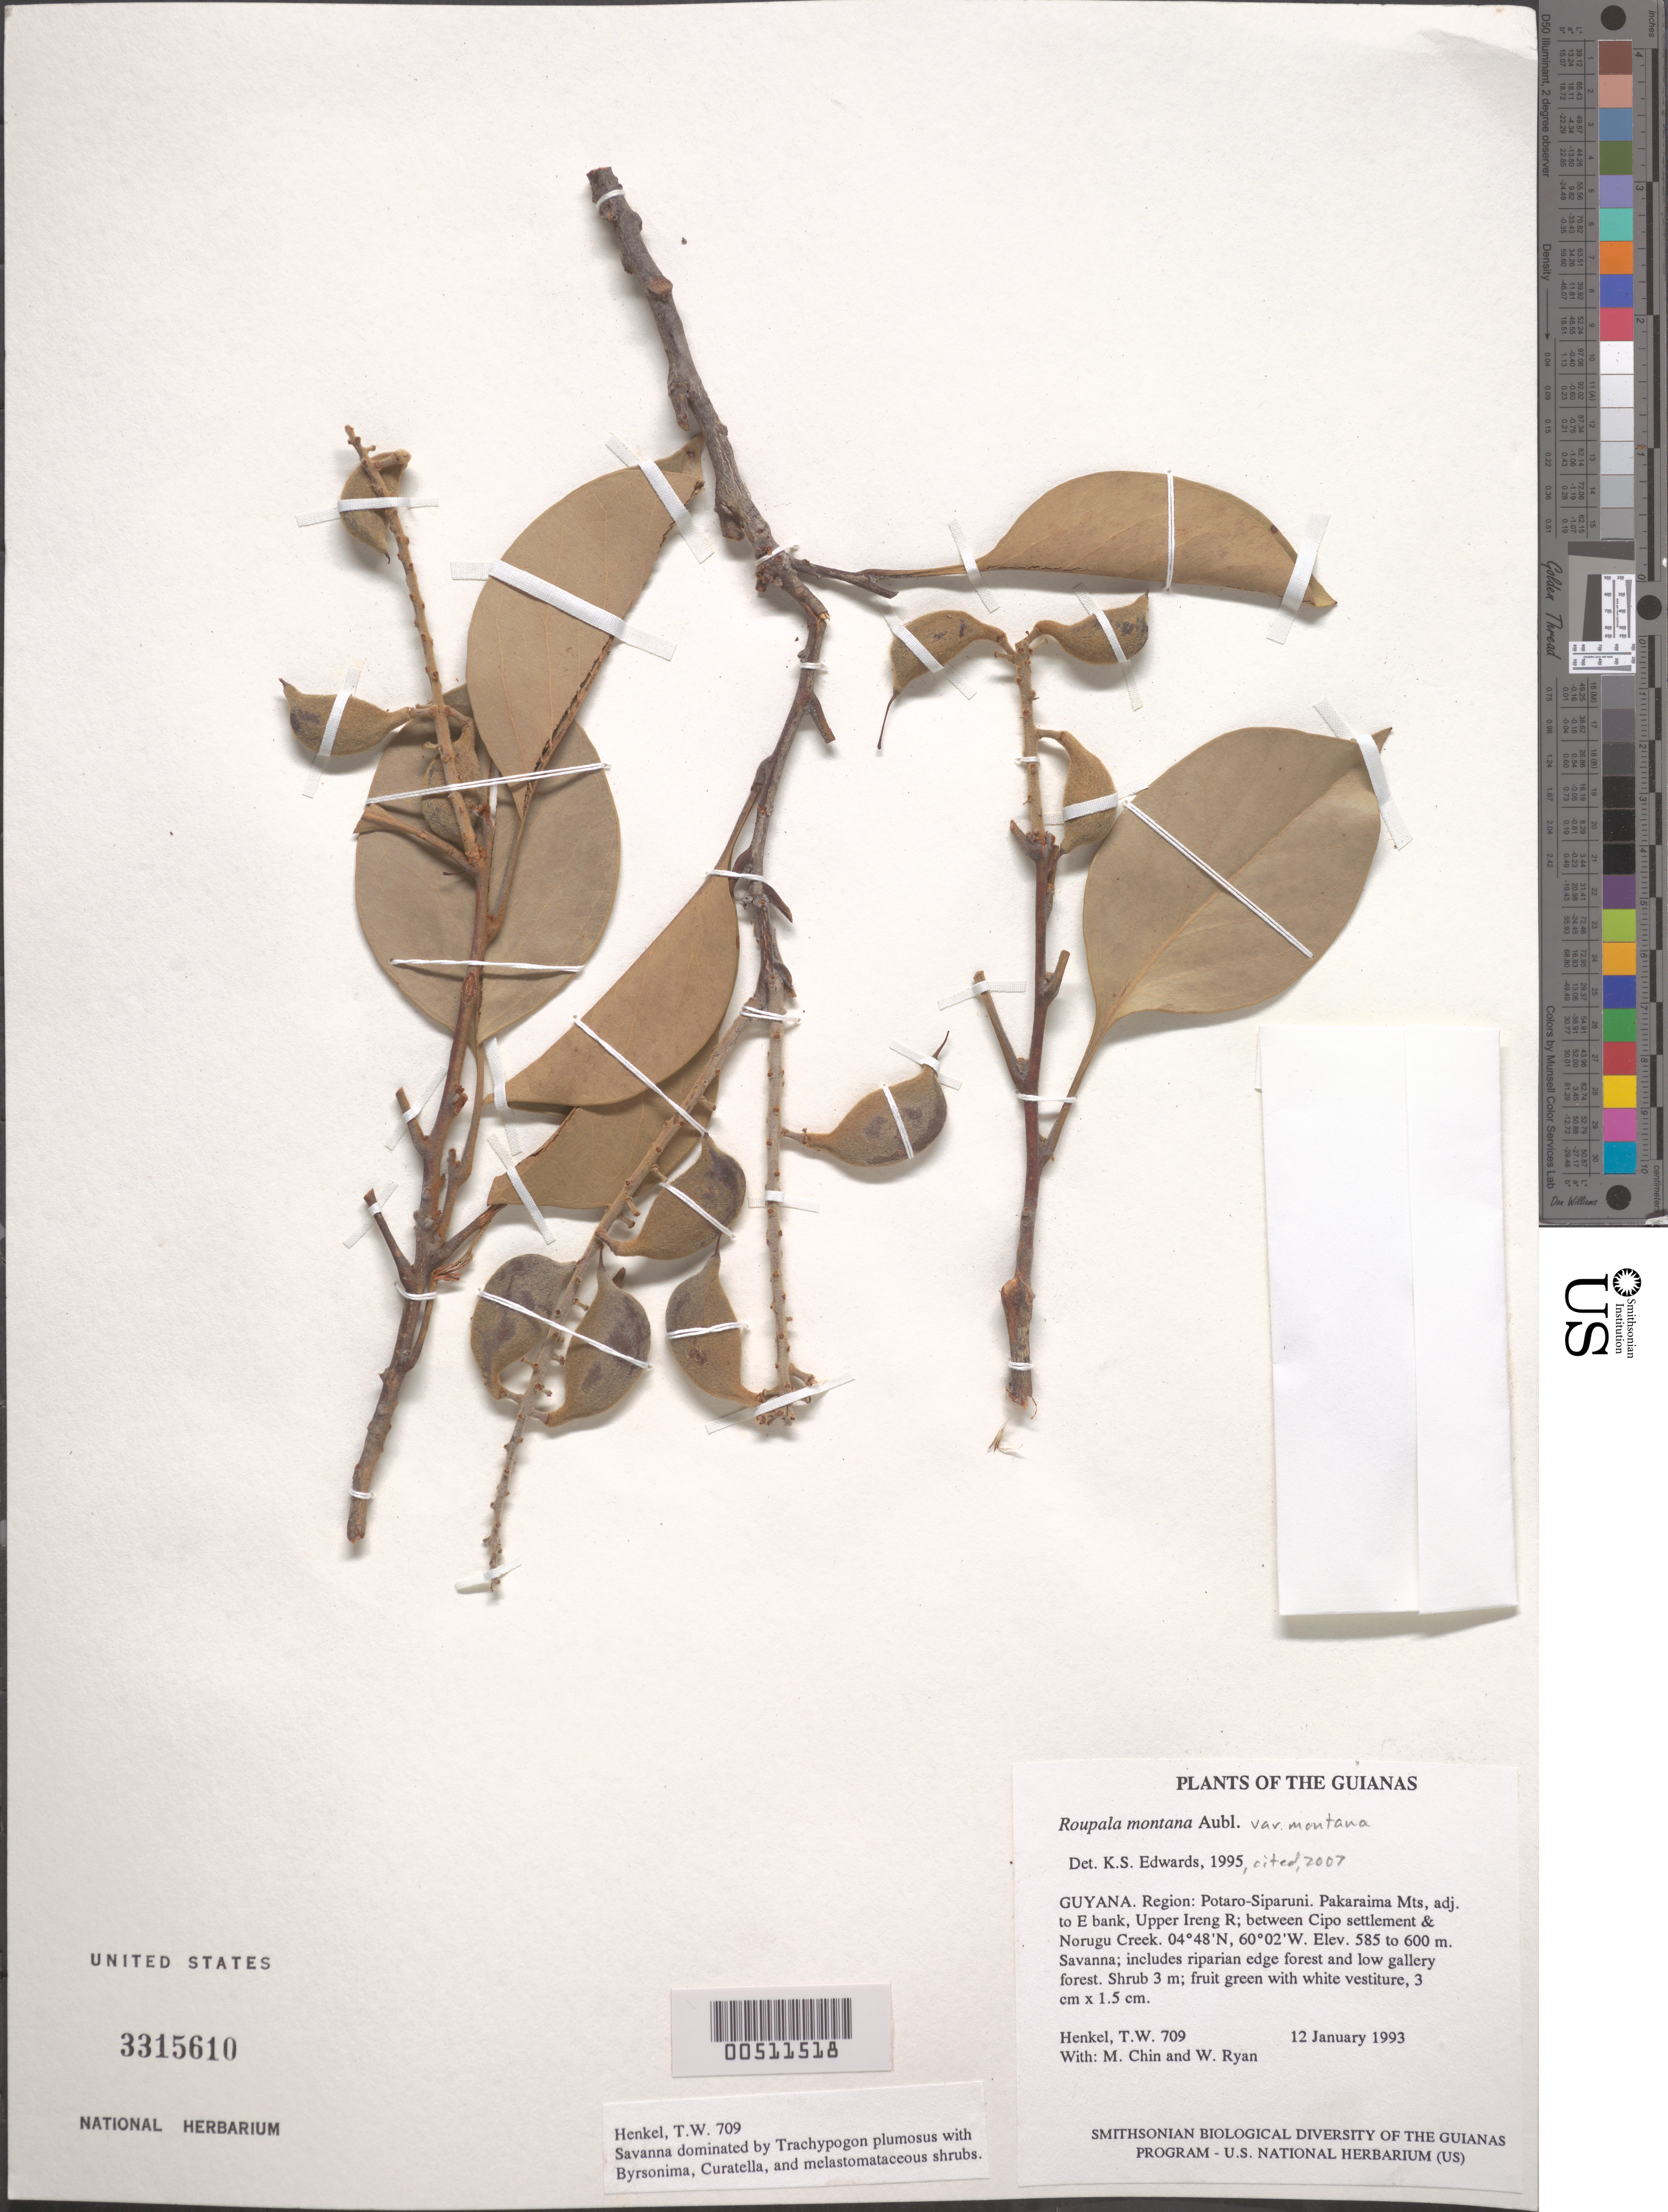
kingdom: Plantae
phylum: Tracheophyta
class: Magnoliopsida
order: Proteales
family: Proteaceae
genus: Roupala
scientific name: Roupala montana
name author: Aubl.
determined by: Edwards, K. S.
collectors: T. Henkel, M. Chin & W. Ryan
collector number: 709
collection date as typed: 12 January 1993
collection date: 1993-01-12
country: Guyana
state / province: Potaro-Siparuni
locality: Pakaraima Mts, adj. to E bank, Upper Ireng R; between Cipo settlement & Norugu Creek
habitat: Savanna; includes riparian edge forest and low gallery forest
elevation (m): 585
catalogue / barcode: US 3315610